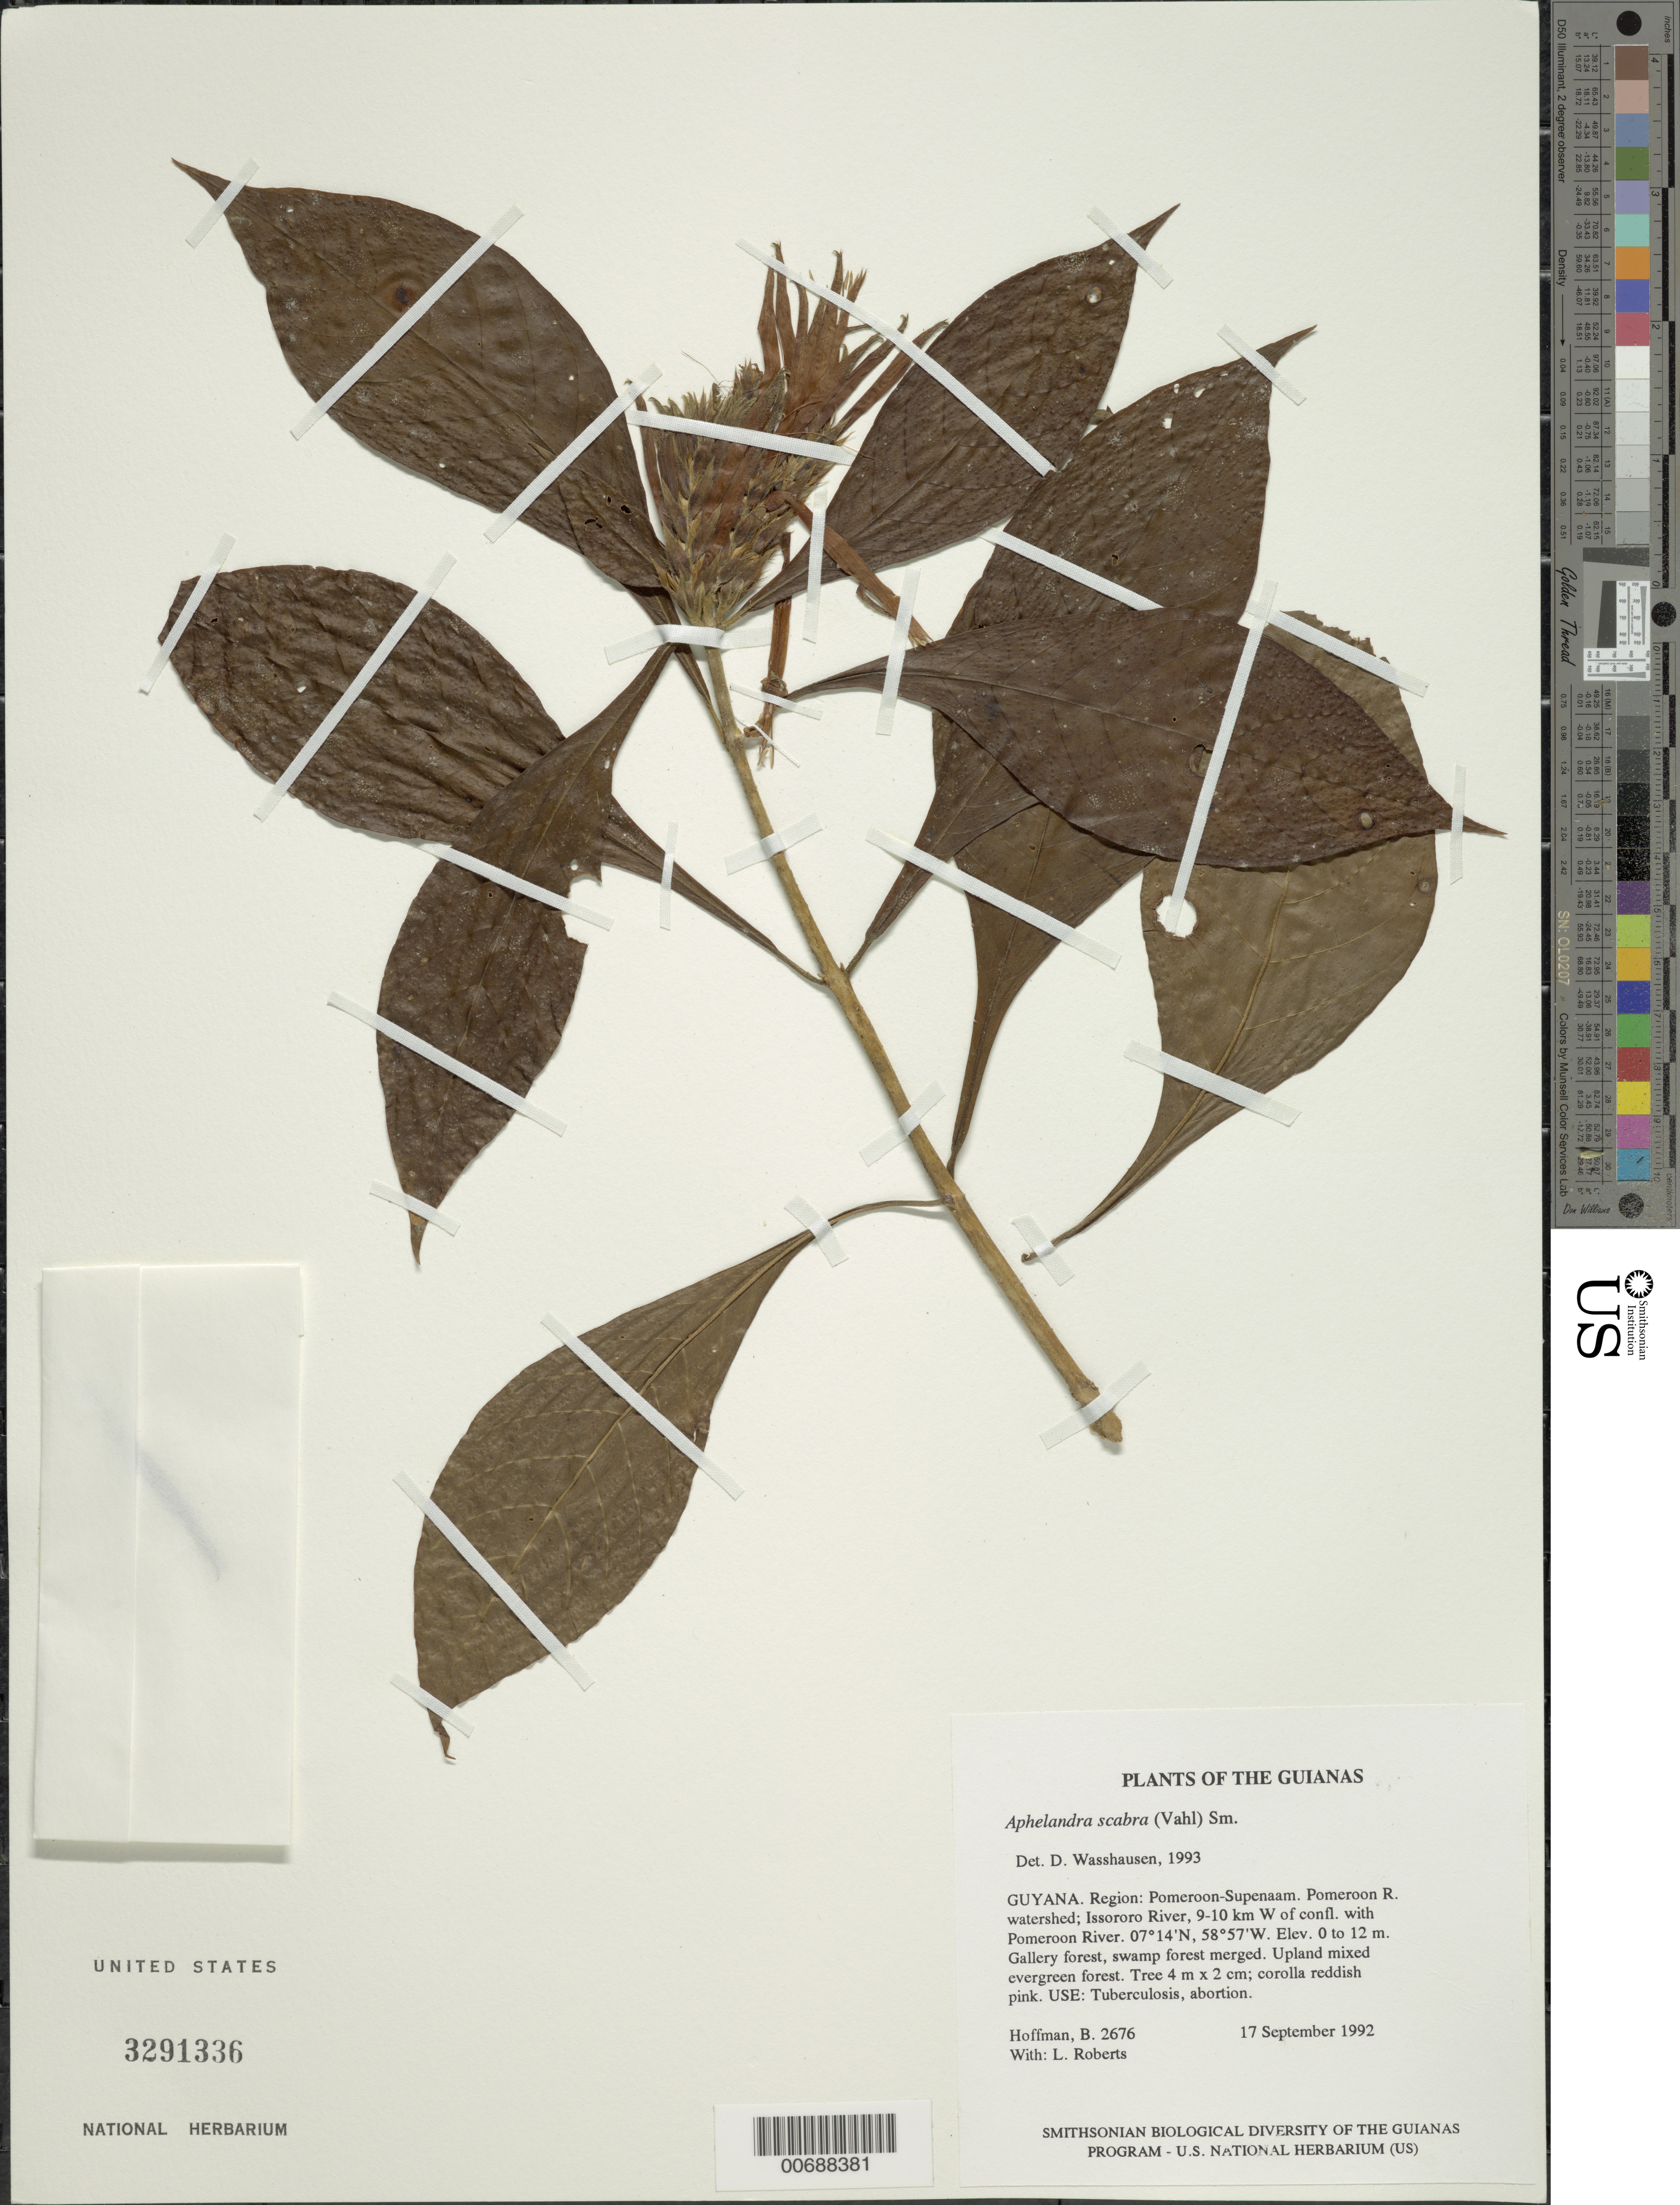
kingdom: Plantae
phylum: Tracheophyta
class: Magnoliopsida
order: Lamiales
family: Acanthaceae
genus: Aphelandra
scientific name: Aphelandra scabra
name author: (Vahl) Sm.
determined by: Wasshausen, Dieter C., (BOT), Smithsonian Institution - National Museum of Natural History (UNITED STATES)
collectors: B. Hoffman & L. Roberts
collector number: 2676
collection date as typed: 17 September 1992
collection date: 1992-09-17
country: Guyana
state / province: Pomeroon-Supenaam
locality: Pomeroon River watershed; Issororo River, 9-10 km W of confluence with Pomeroon River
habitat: Gallery forest, swamp forest merged. Upland mixed evergreen forest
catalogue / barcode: US 3291336